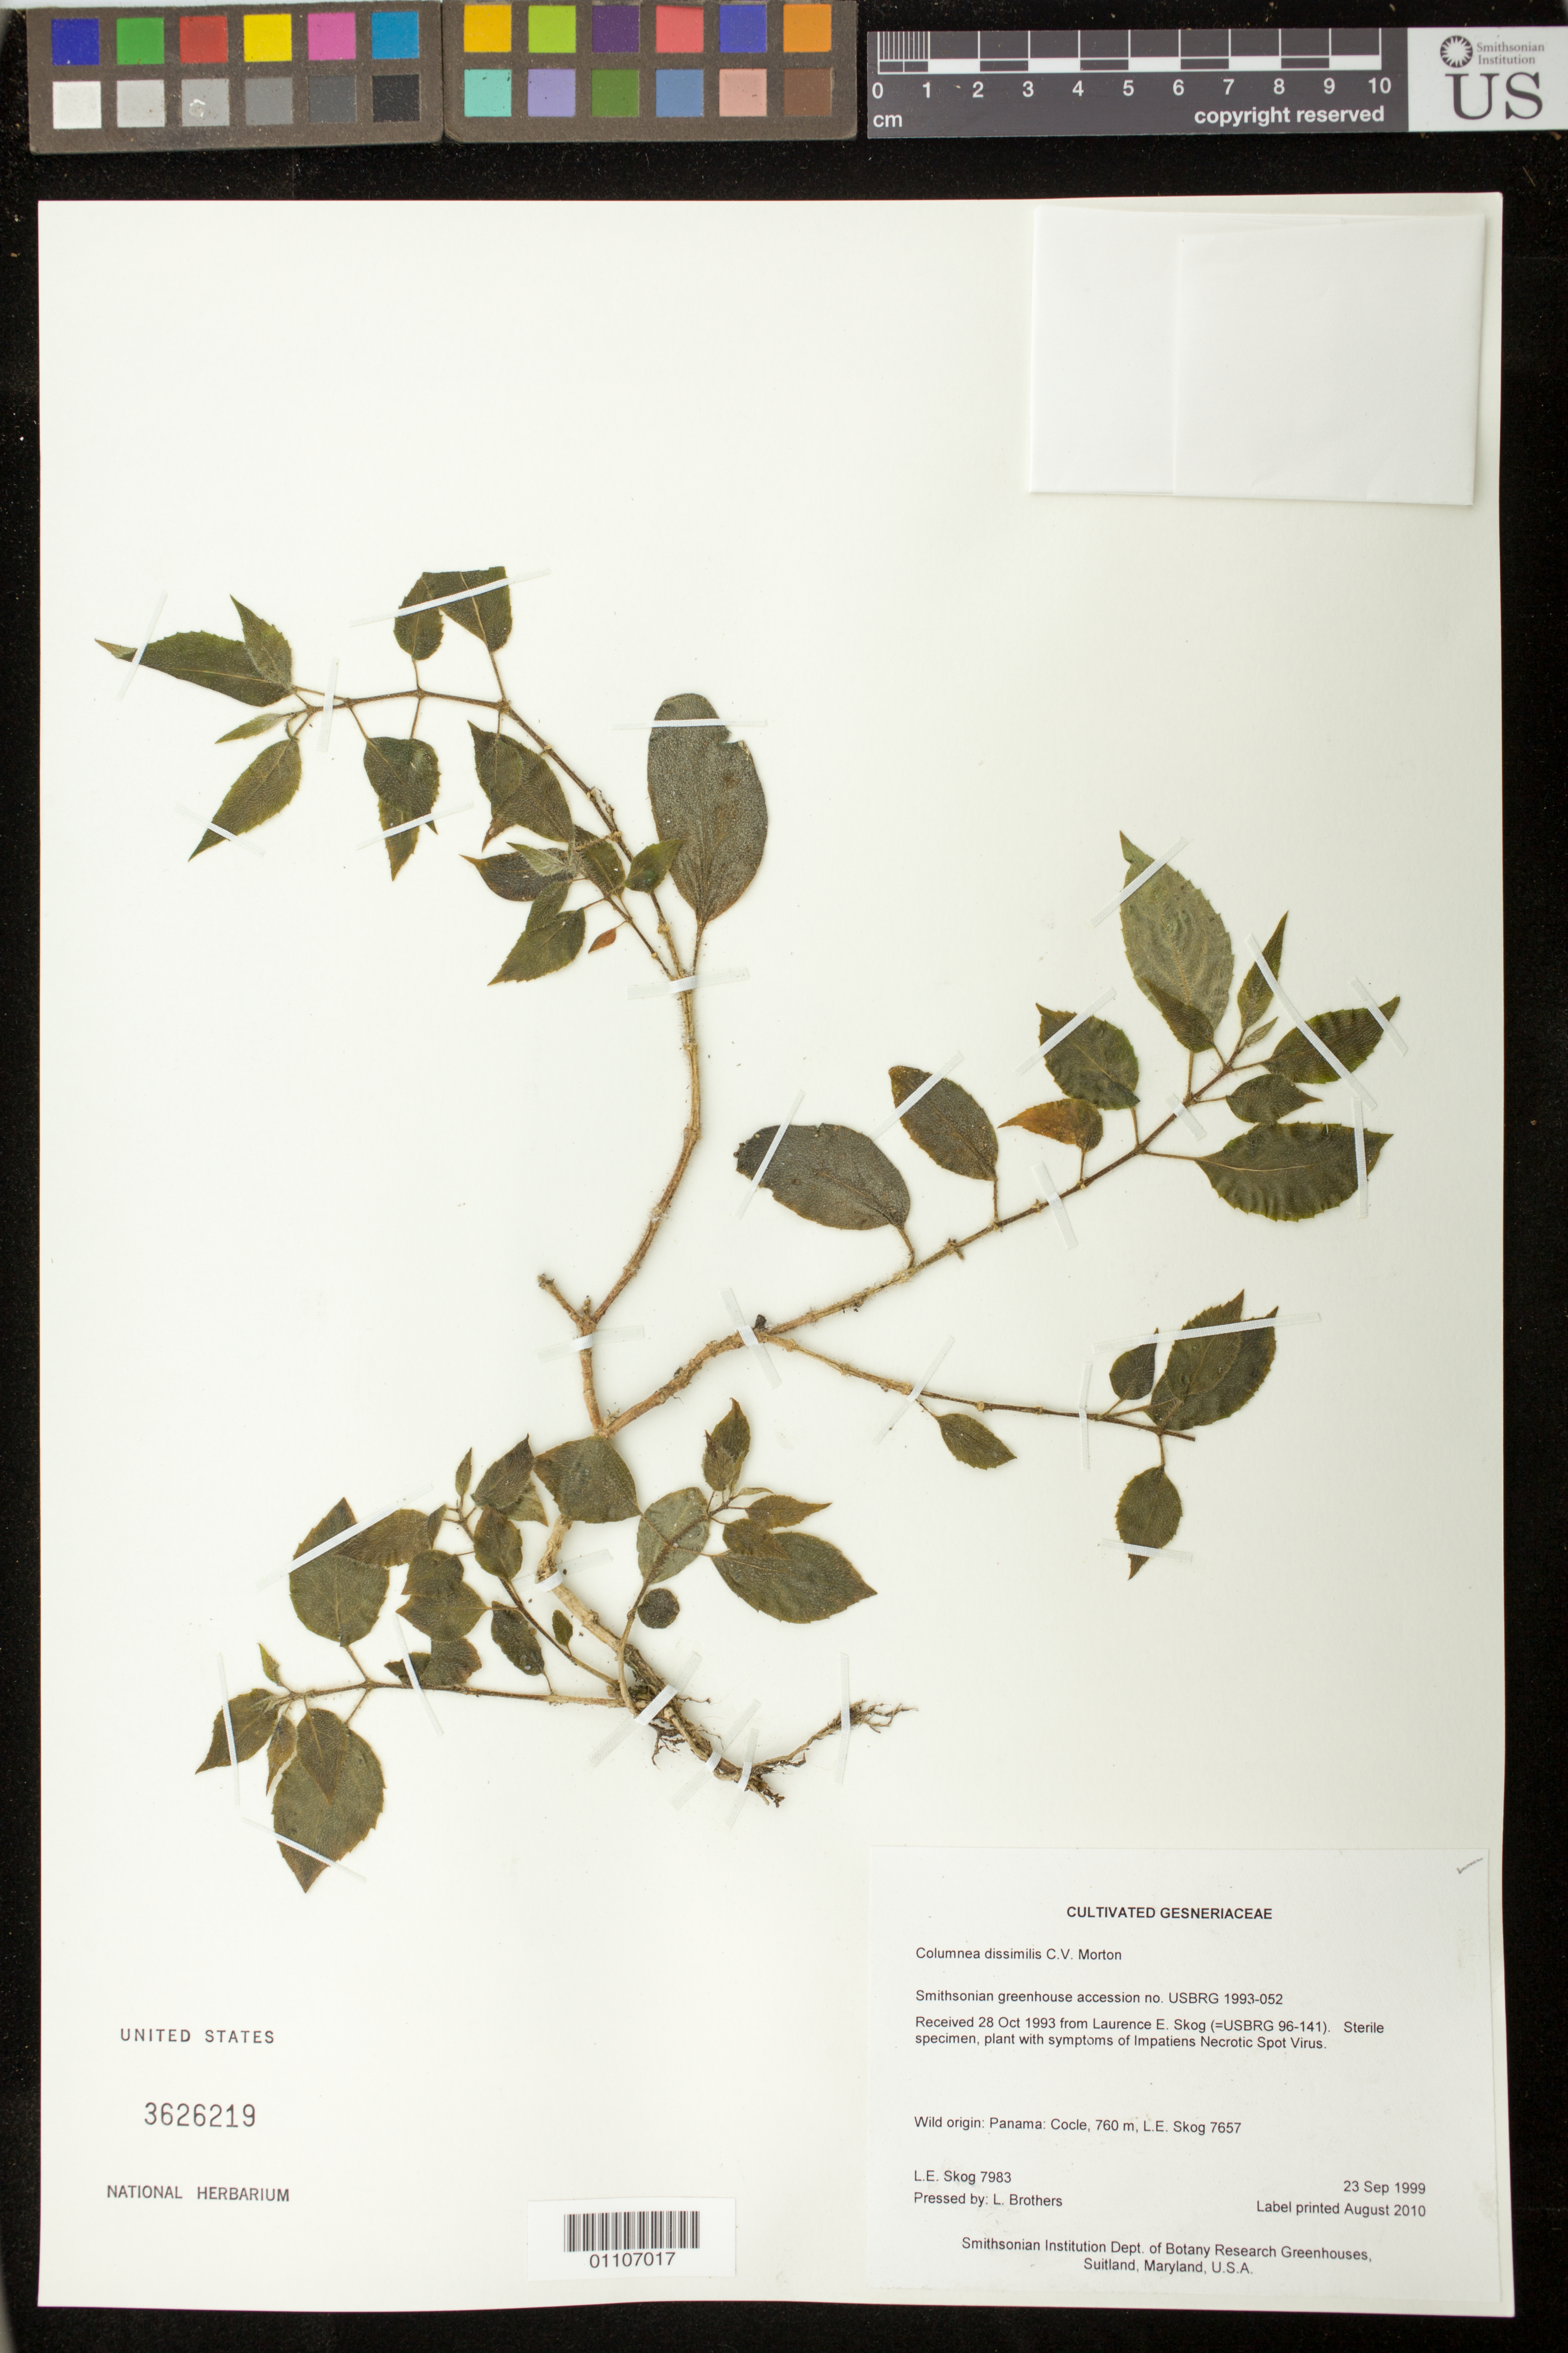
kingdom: Plantae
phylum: Tracheophyta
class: Magnoliopsida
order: Lamiales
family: Gesneriaceae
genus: Columnea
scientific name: Columnea dissimilis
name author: C.V. Morton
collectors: L. E. Skog & L. Brothers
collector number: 7983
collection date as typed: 23 Sep 1999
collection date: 1999-09-23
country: Panama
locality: Smithsonian Institution Dept. of Botany Research Greenhouses, Suitland, Maryland, U.S.A.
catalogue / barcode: US 3626219